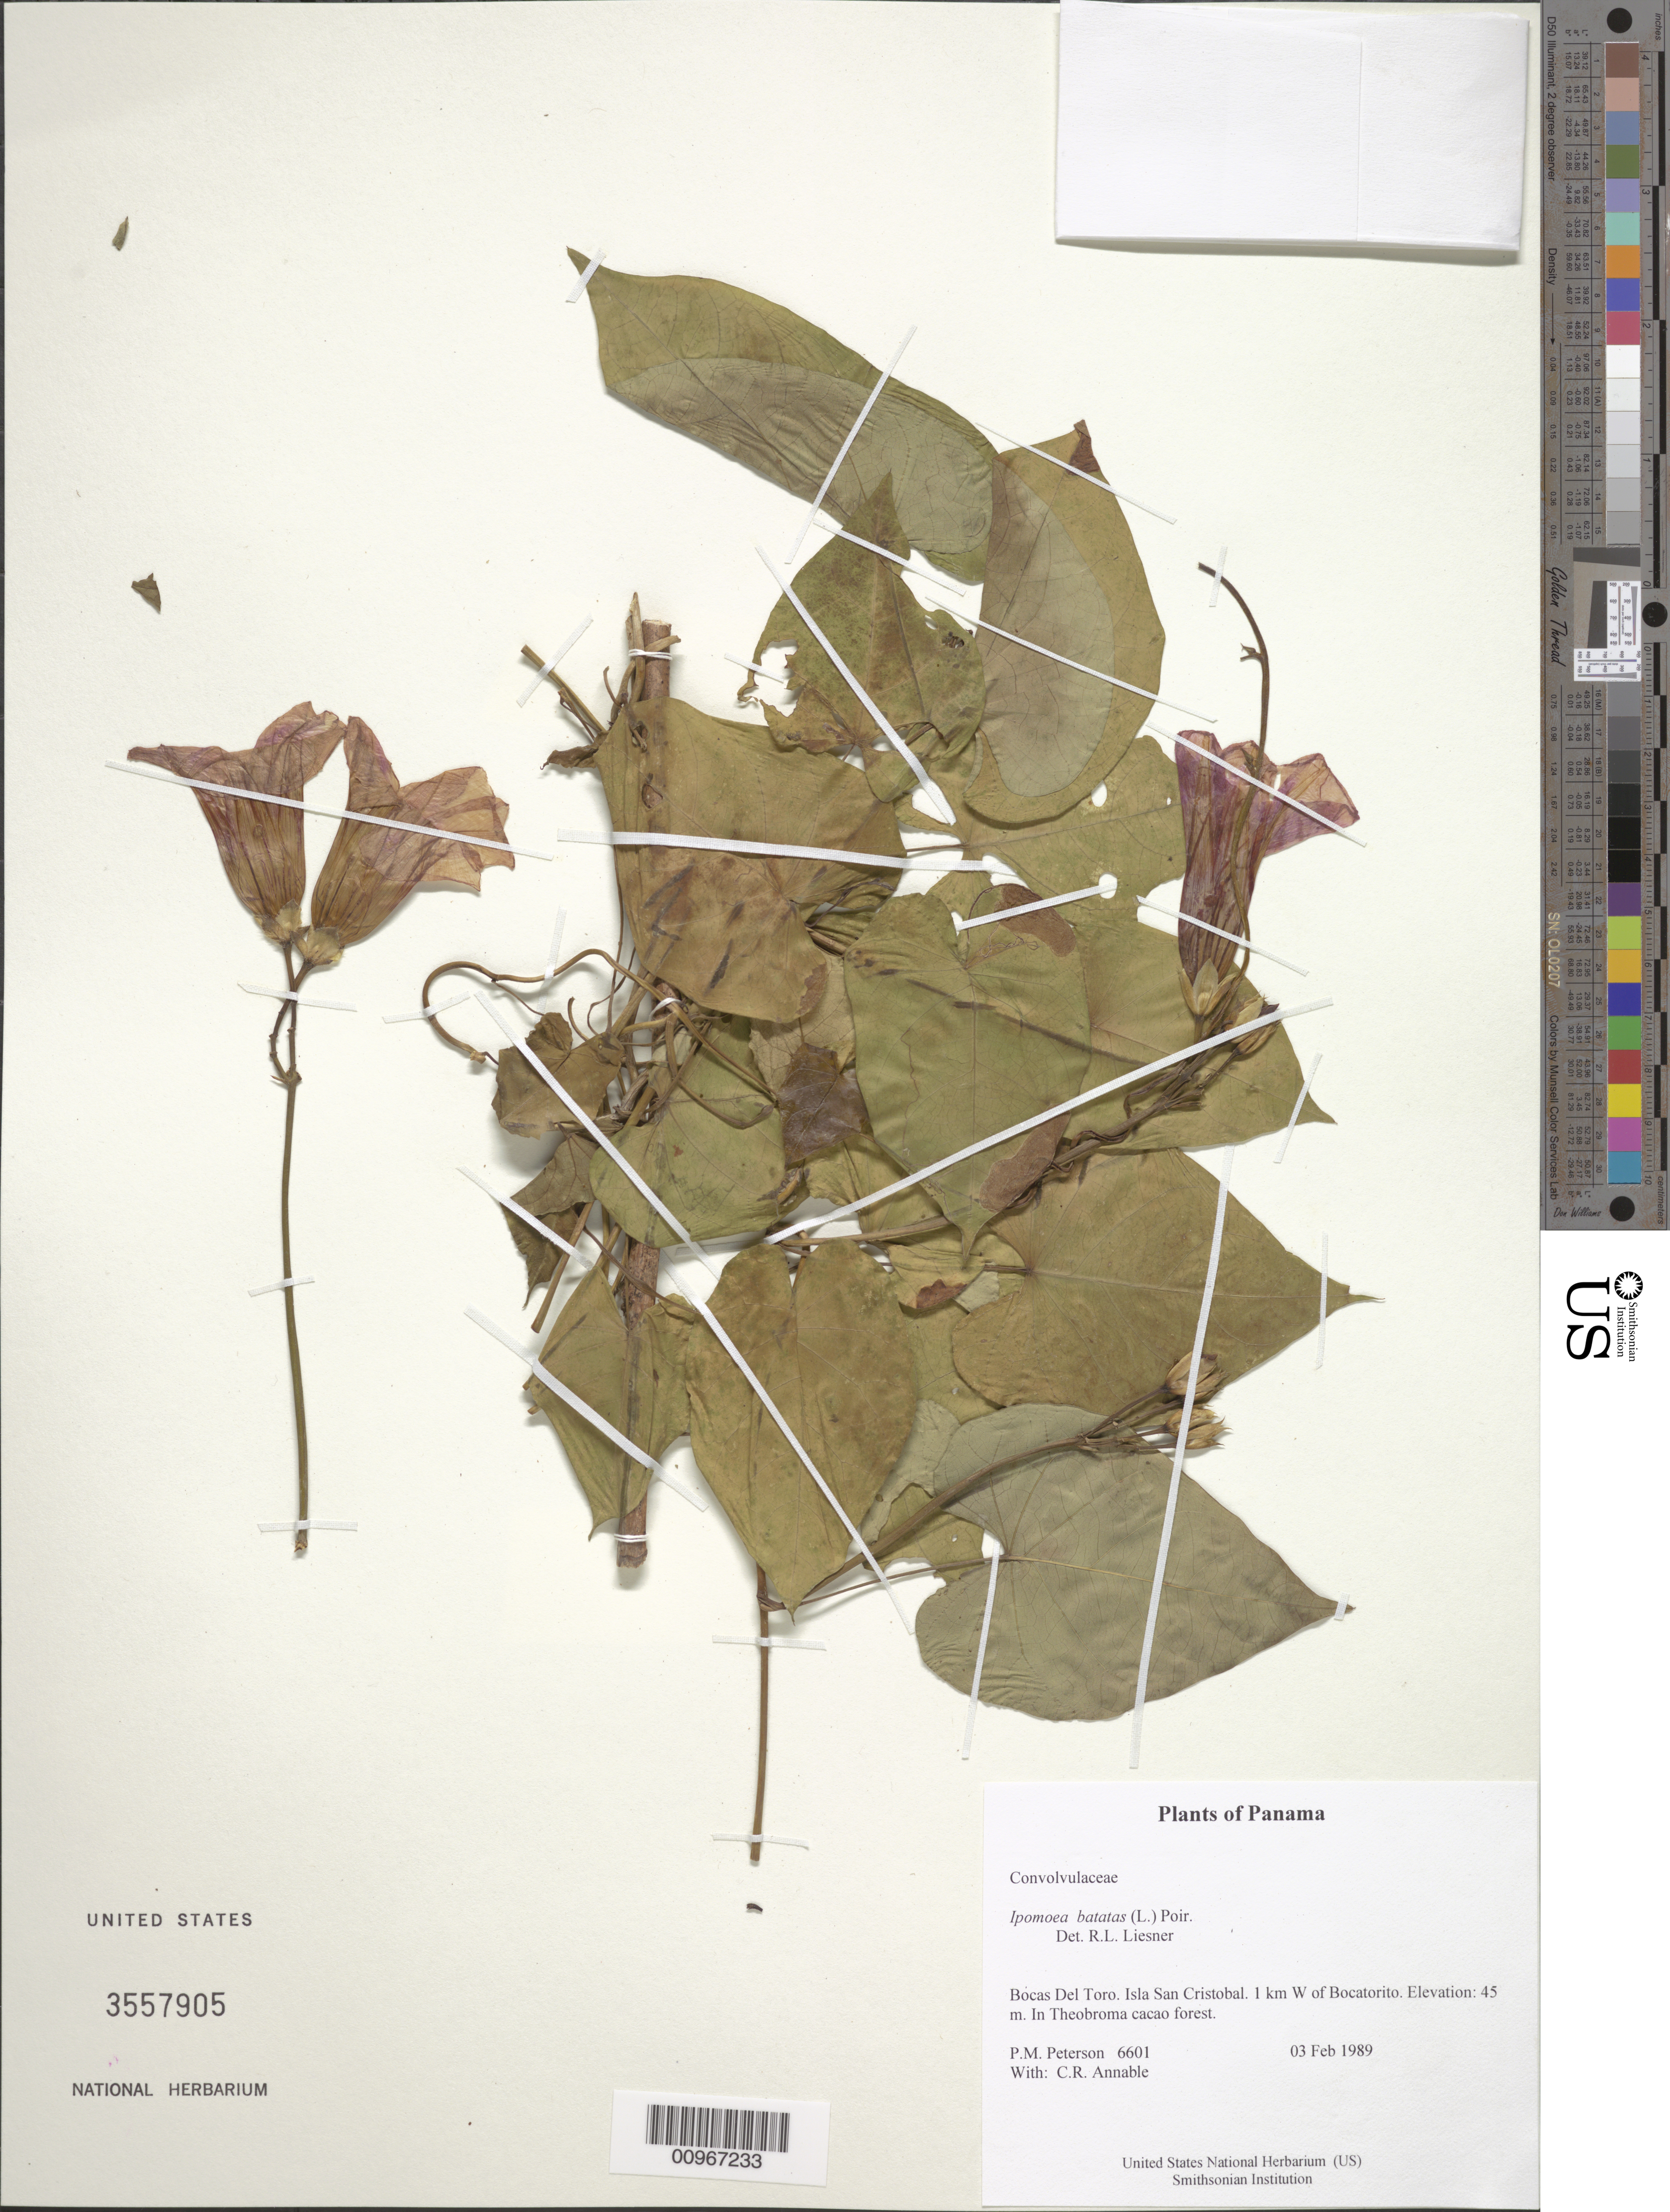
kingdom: Plantae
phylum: Tracheophyta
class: Magnoliopsida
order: Solanales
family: Convolvulaceae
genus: Ipomoea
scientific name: Ipomoea batatas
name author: (L.) Lam.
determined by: Liesner, R. L.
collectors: P. M. Peterson & C. R. Annable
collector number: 06601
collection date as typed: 03 Feb 1989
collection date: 1989-02-03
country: Panama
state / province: Bocas del Toro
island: San Cristobal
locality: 1 km W of Bocatorito.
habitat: In Theobroma cacao forest.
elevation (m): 45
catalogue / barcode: US 3557905